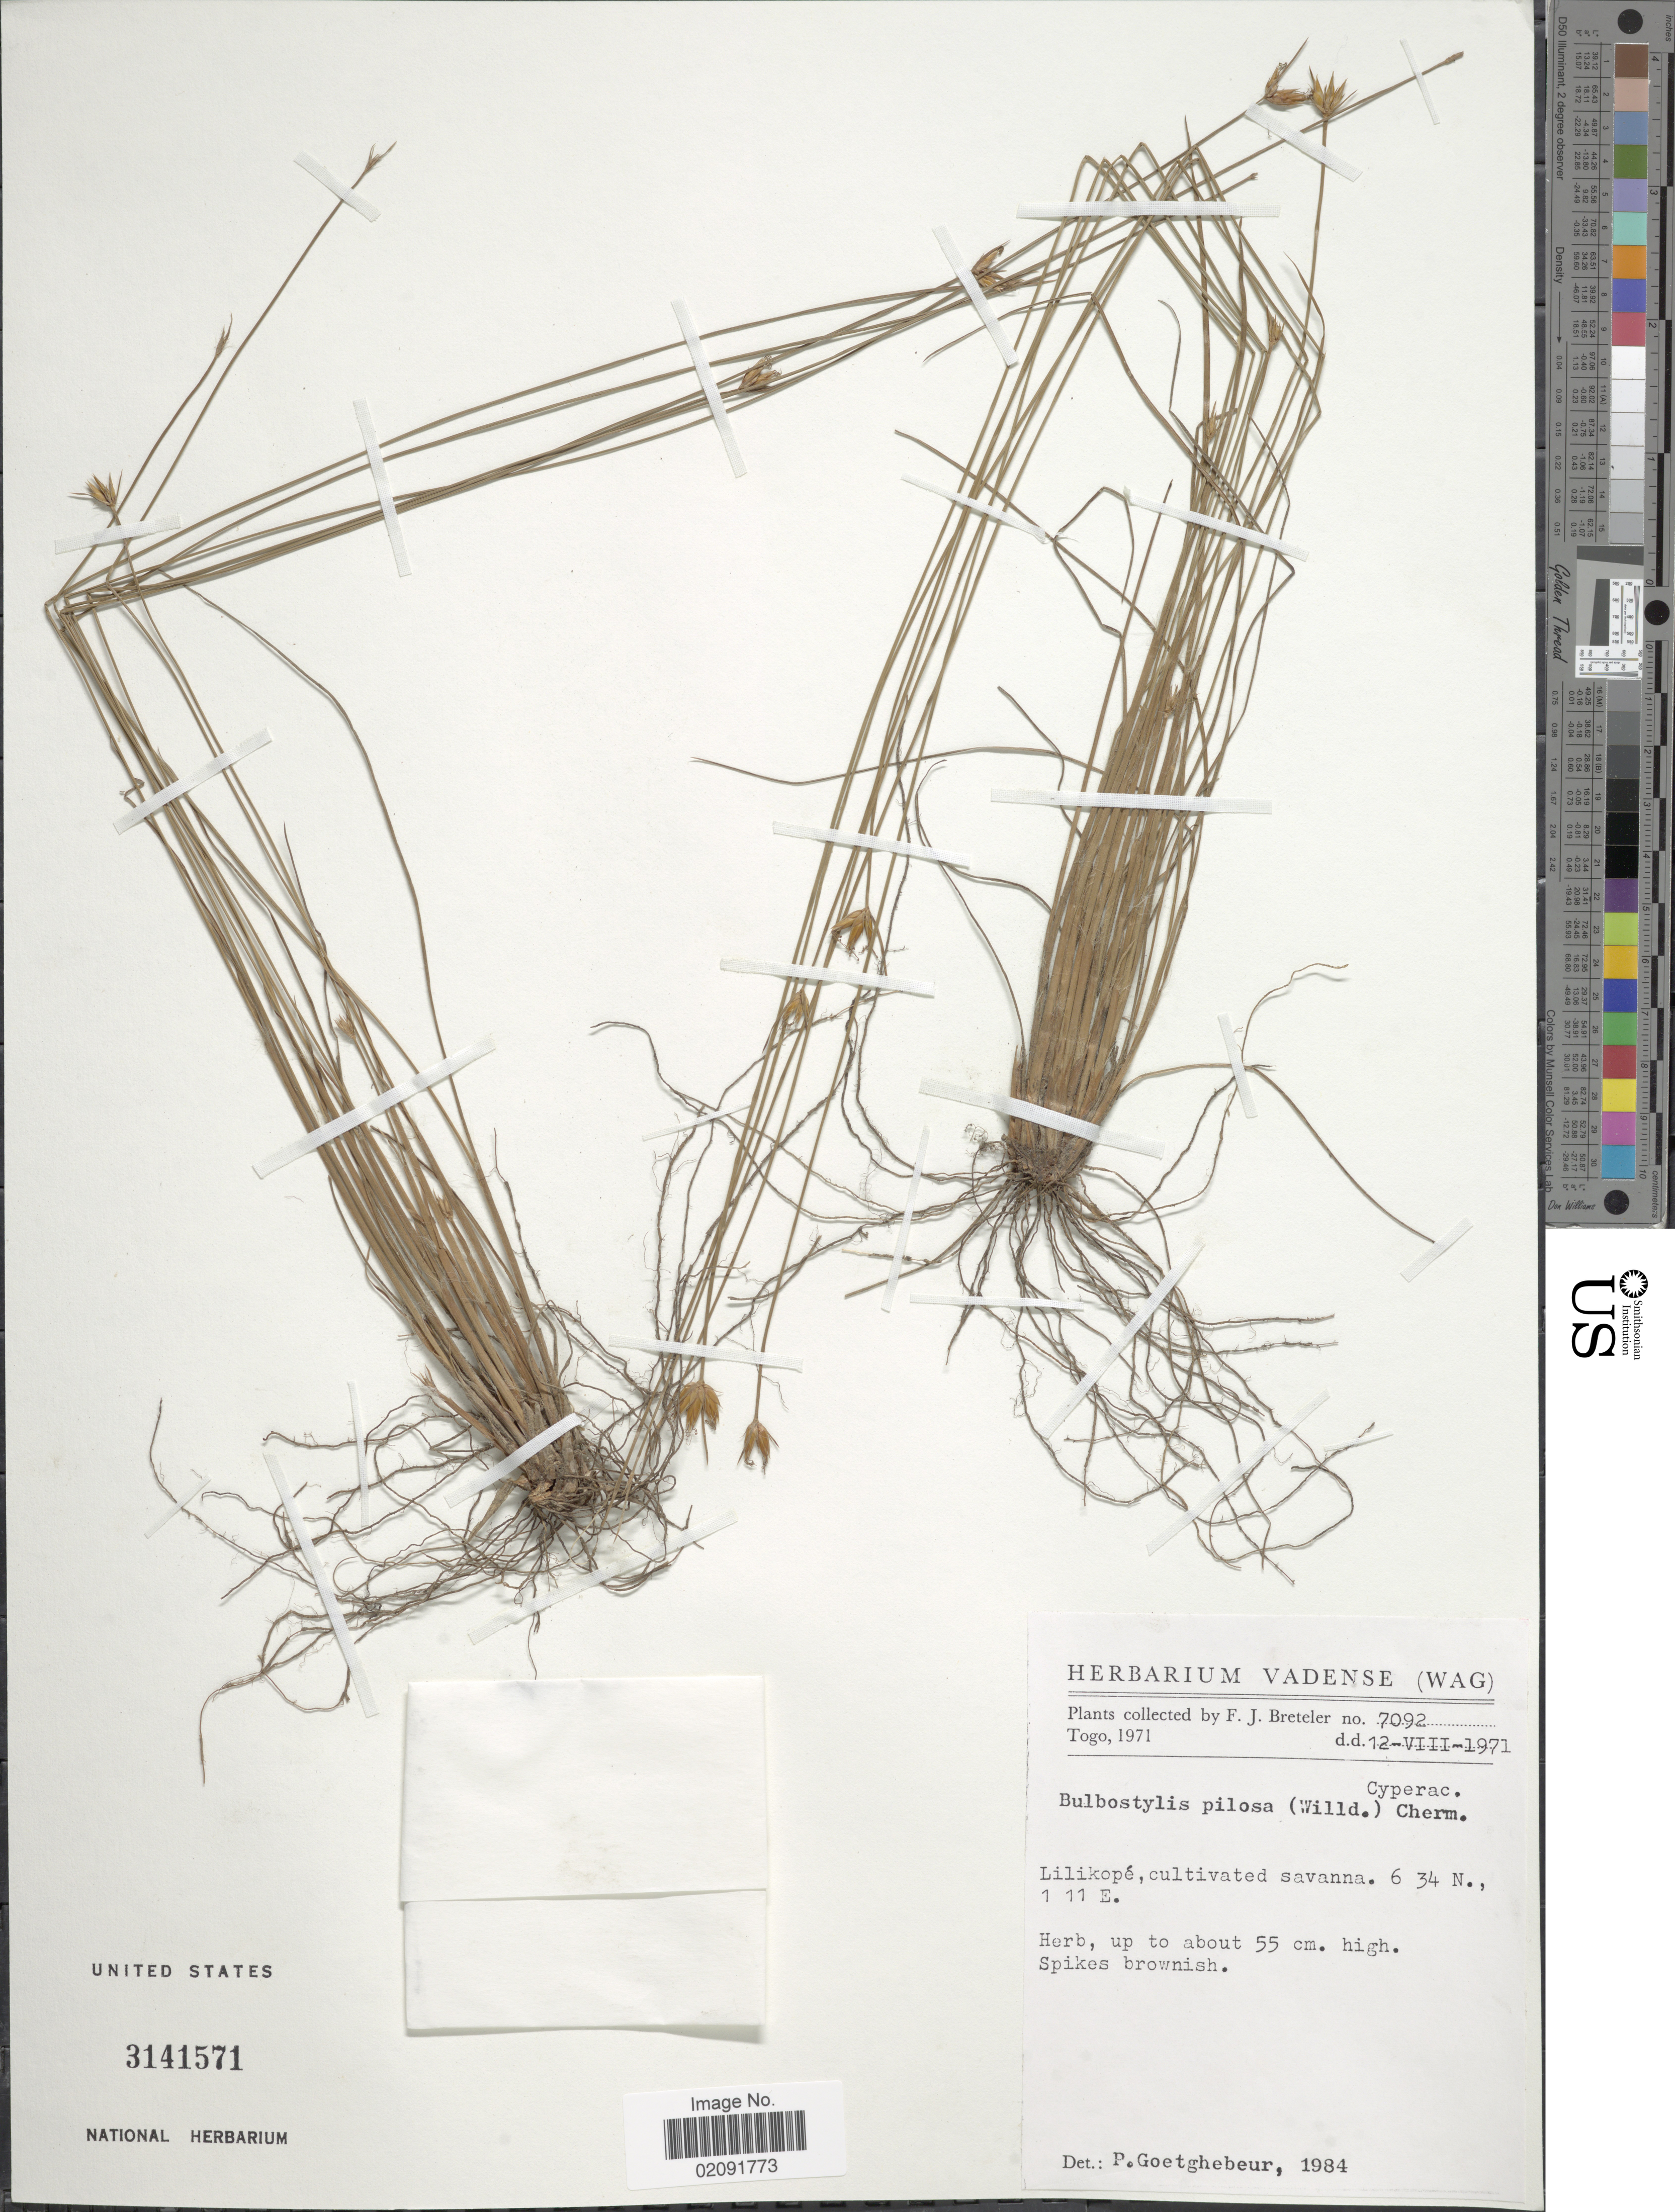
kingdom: Plantae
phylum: Tracheophyta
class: Liliopsida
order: Poales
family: Cyperaceae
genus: Bulbostylis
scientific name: Bulbostylis pilosa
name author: (Willd.) Cherm.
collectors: F. J. Breteler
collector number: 7092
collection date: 1971-08-12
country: Togo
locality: Lilikopé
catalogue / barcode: US 3141571